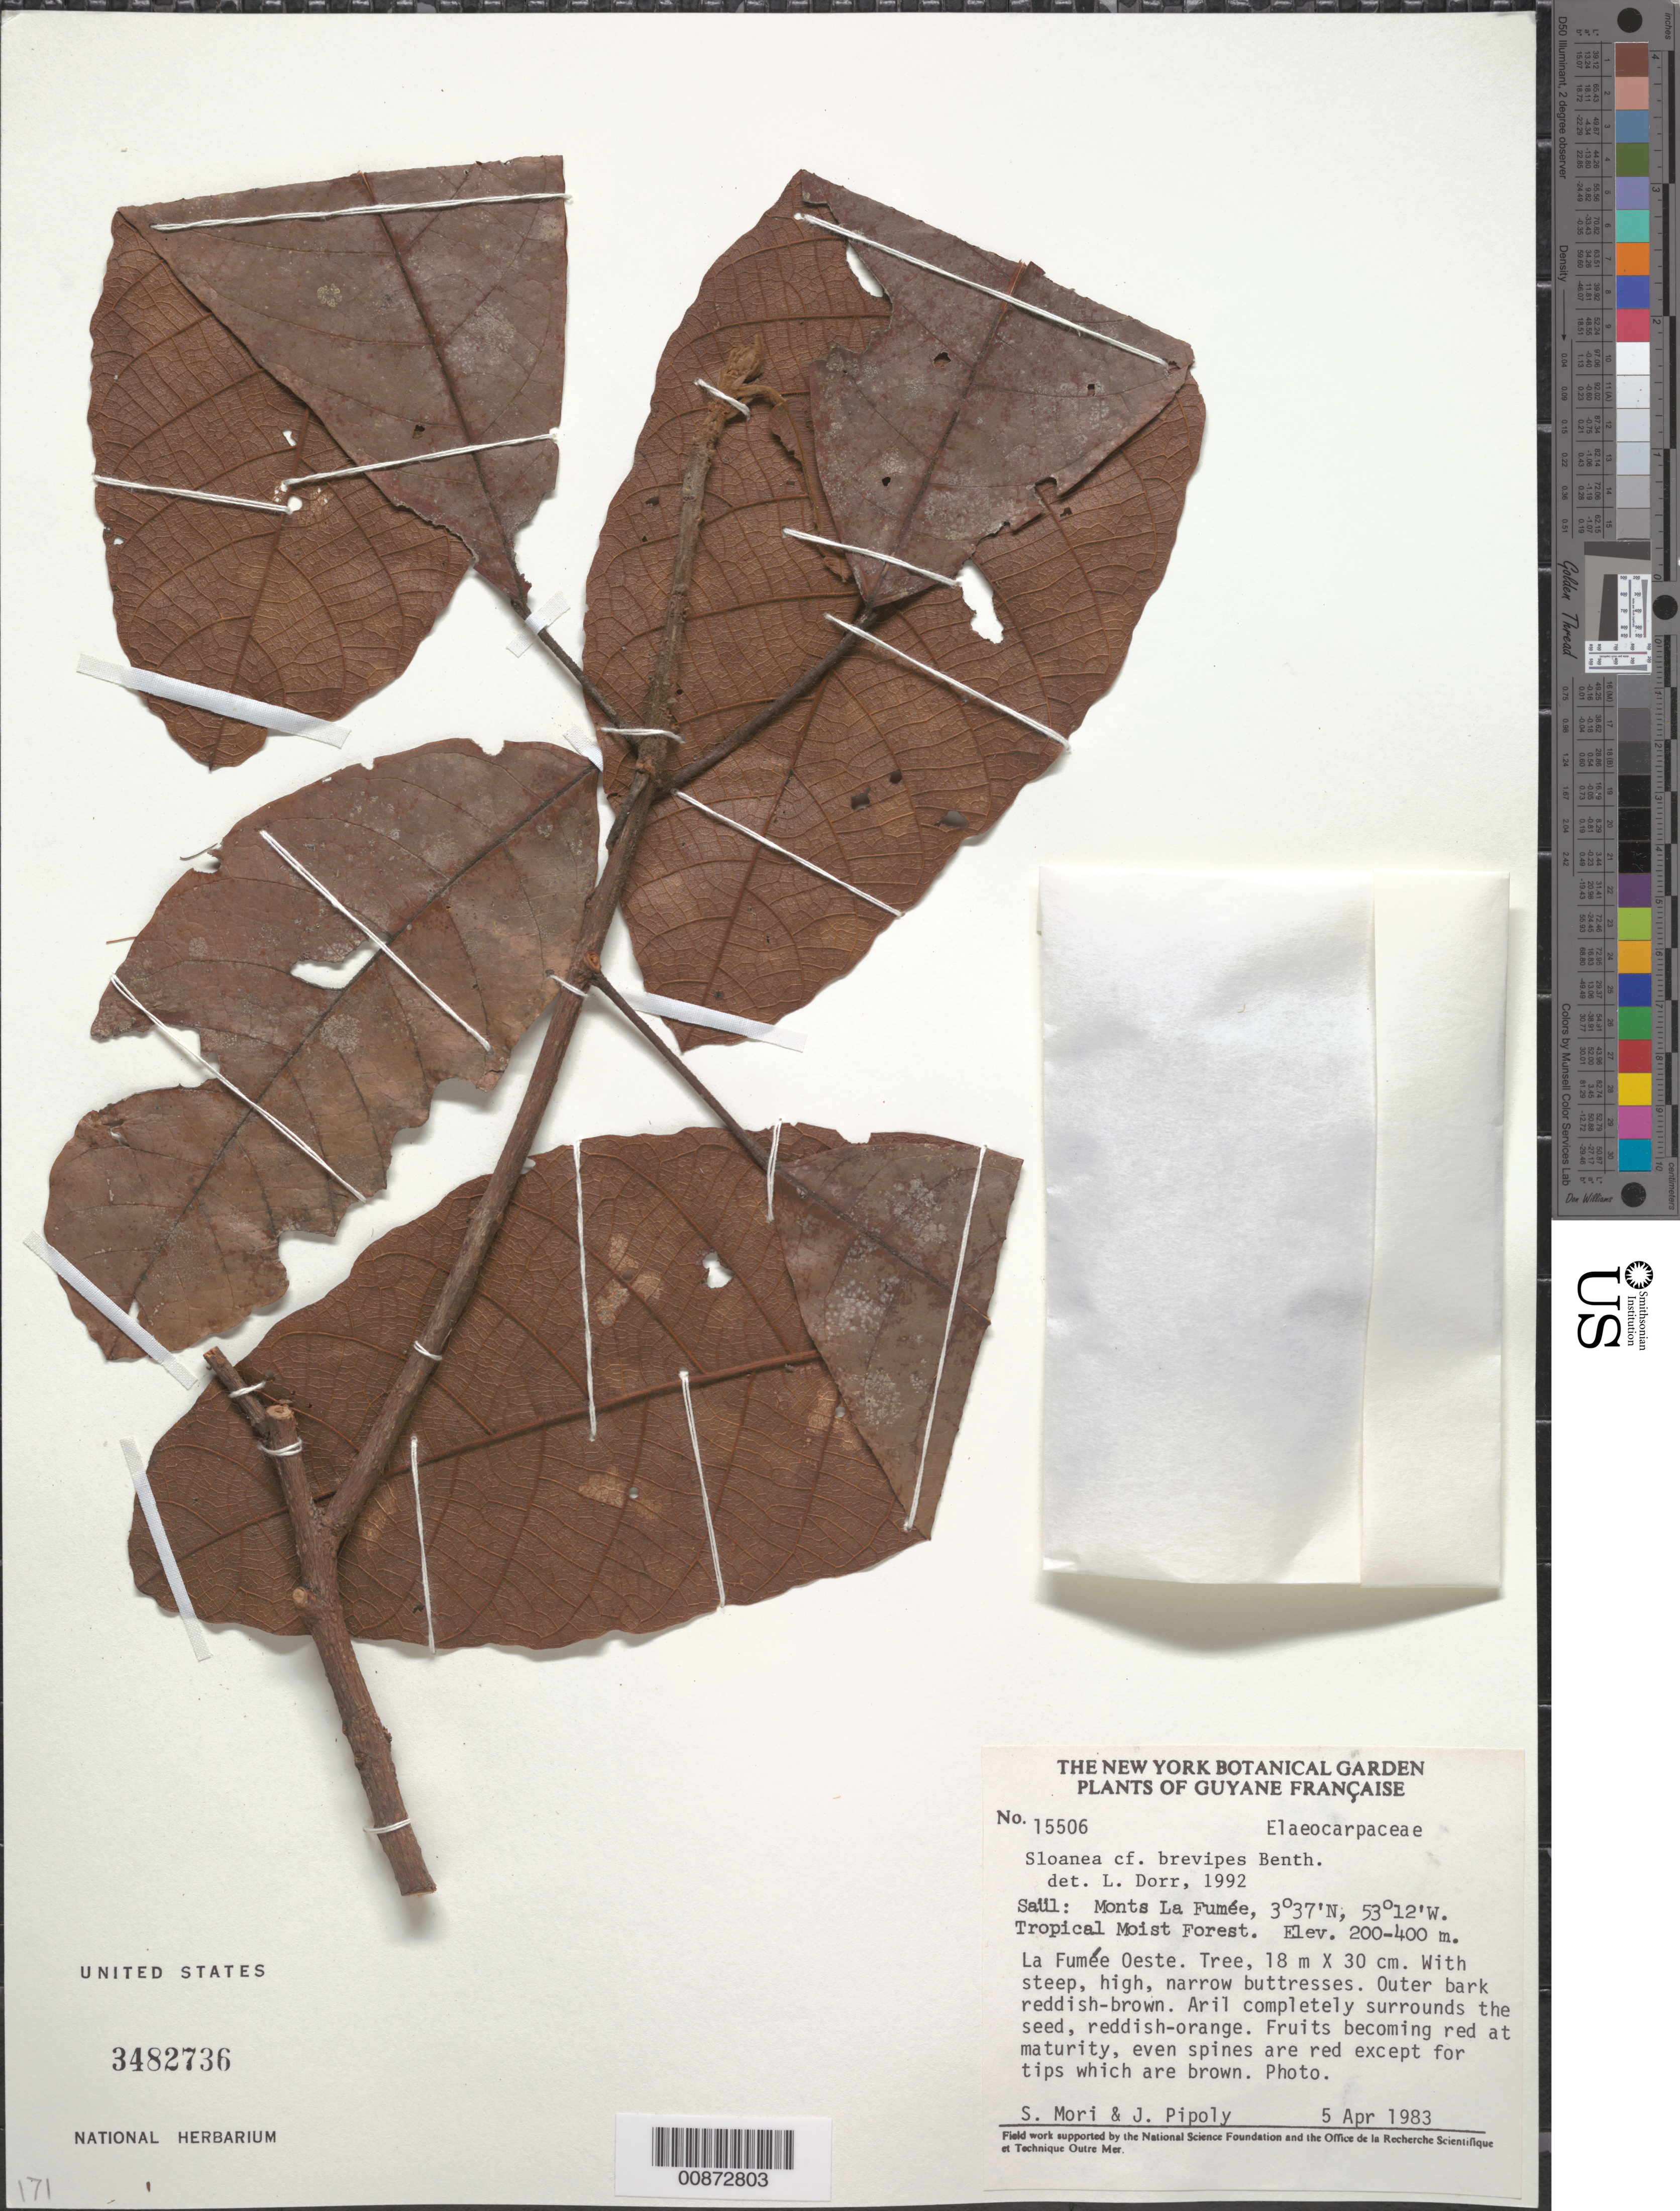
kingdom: Plantae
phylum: Tracheophyta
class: Magnoliopsida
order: Oxalidales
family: Elaeocarpaceae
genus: Sloanea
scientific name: Sloanea brevipes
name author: Benth.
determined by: Dorr, L. J., (BOT), Smithsonian Institution - National Museum of Natural History (UNITED STATES)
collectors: S. Mori & J. J. Pipoly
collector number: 15506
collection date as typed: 5-Apr-83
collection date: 1983-04-05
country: French Guiana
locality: Saül, Monts La Fumée, La Fumée Oeste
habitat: Tropical moist forest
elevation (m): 200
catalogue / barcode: US 3482736